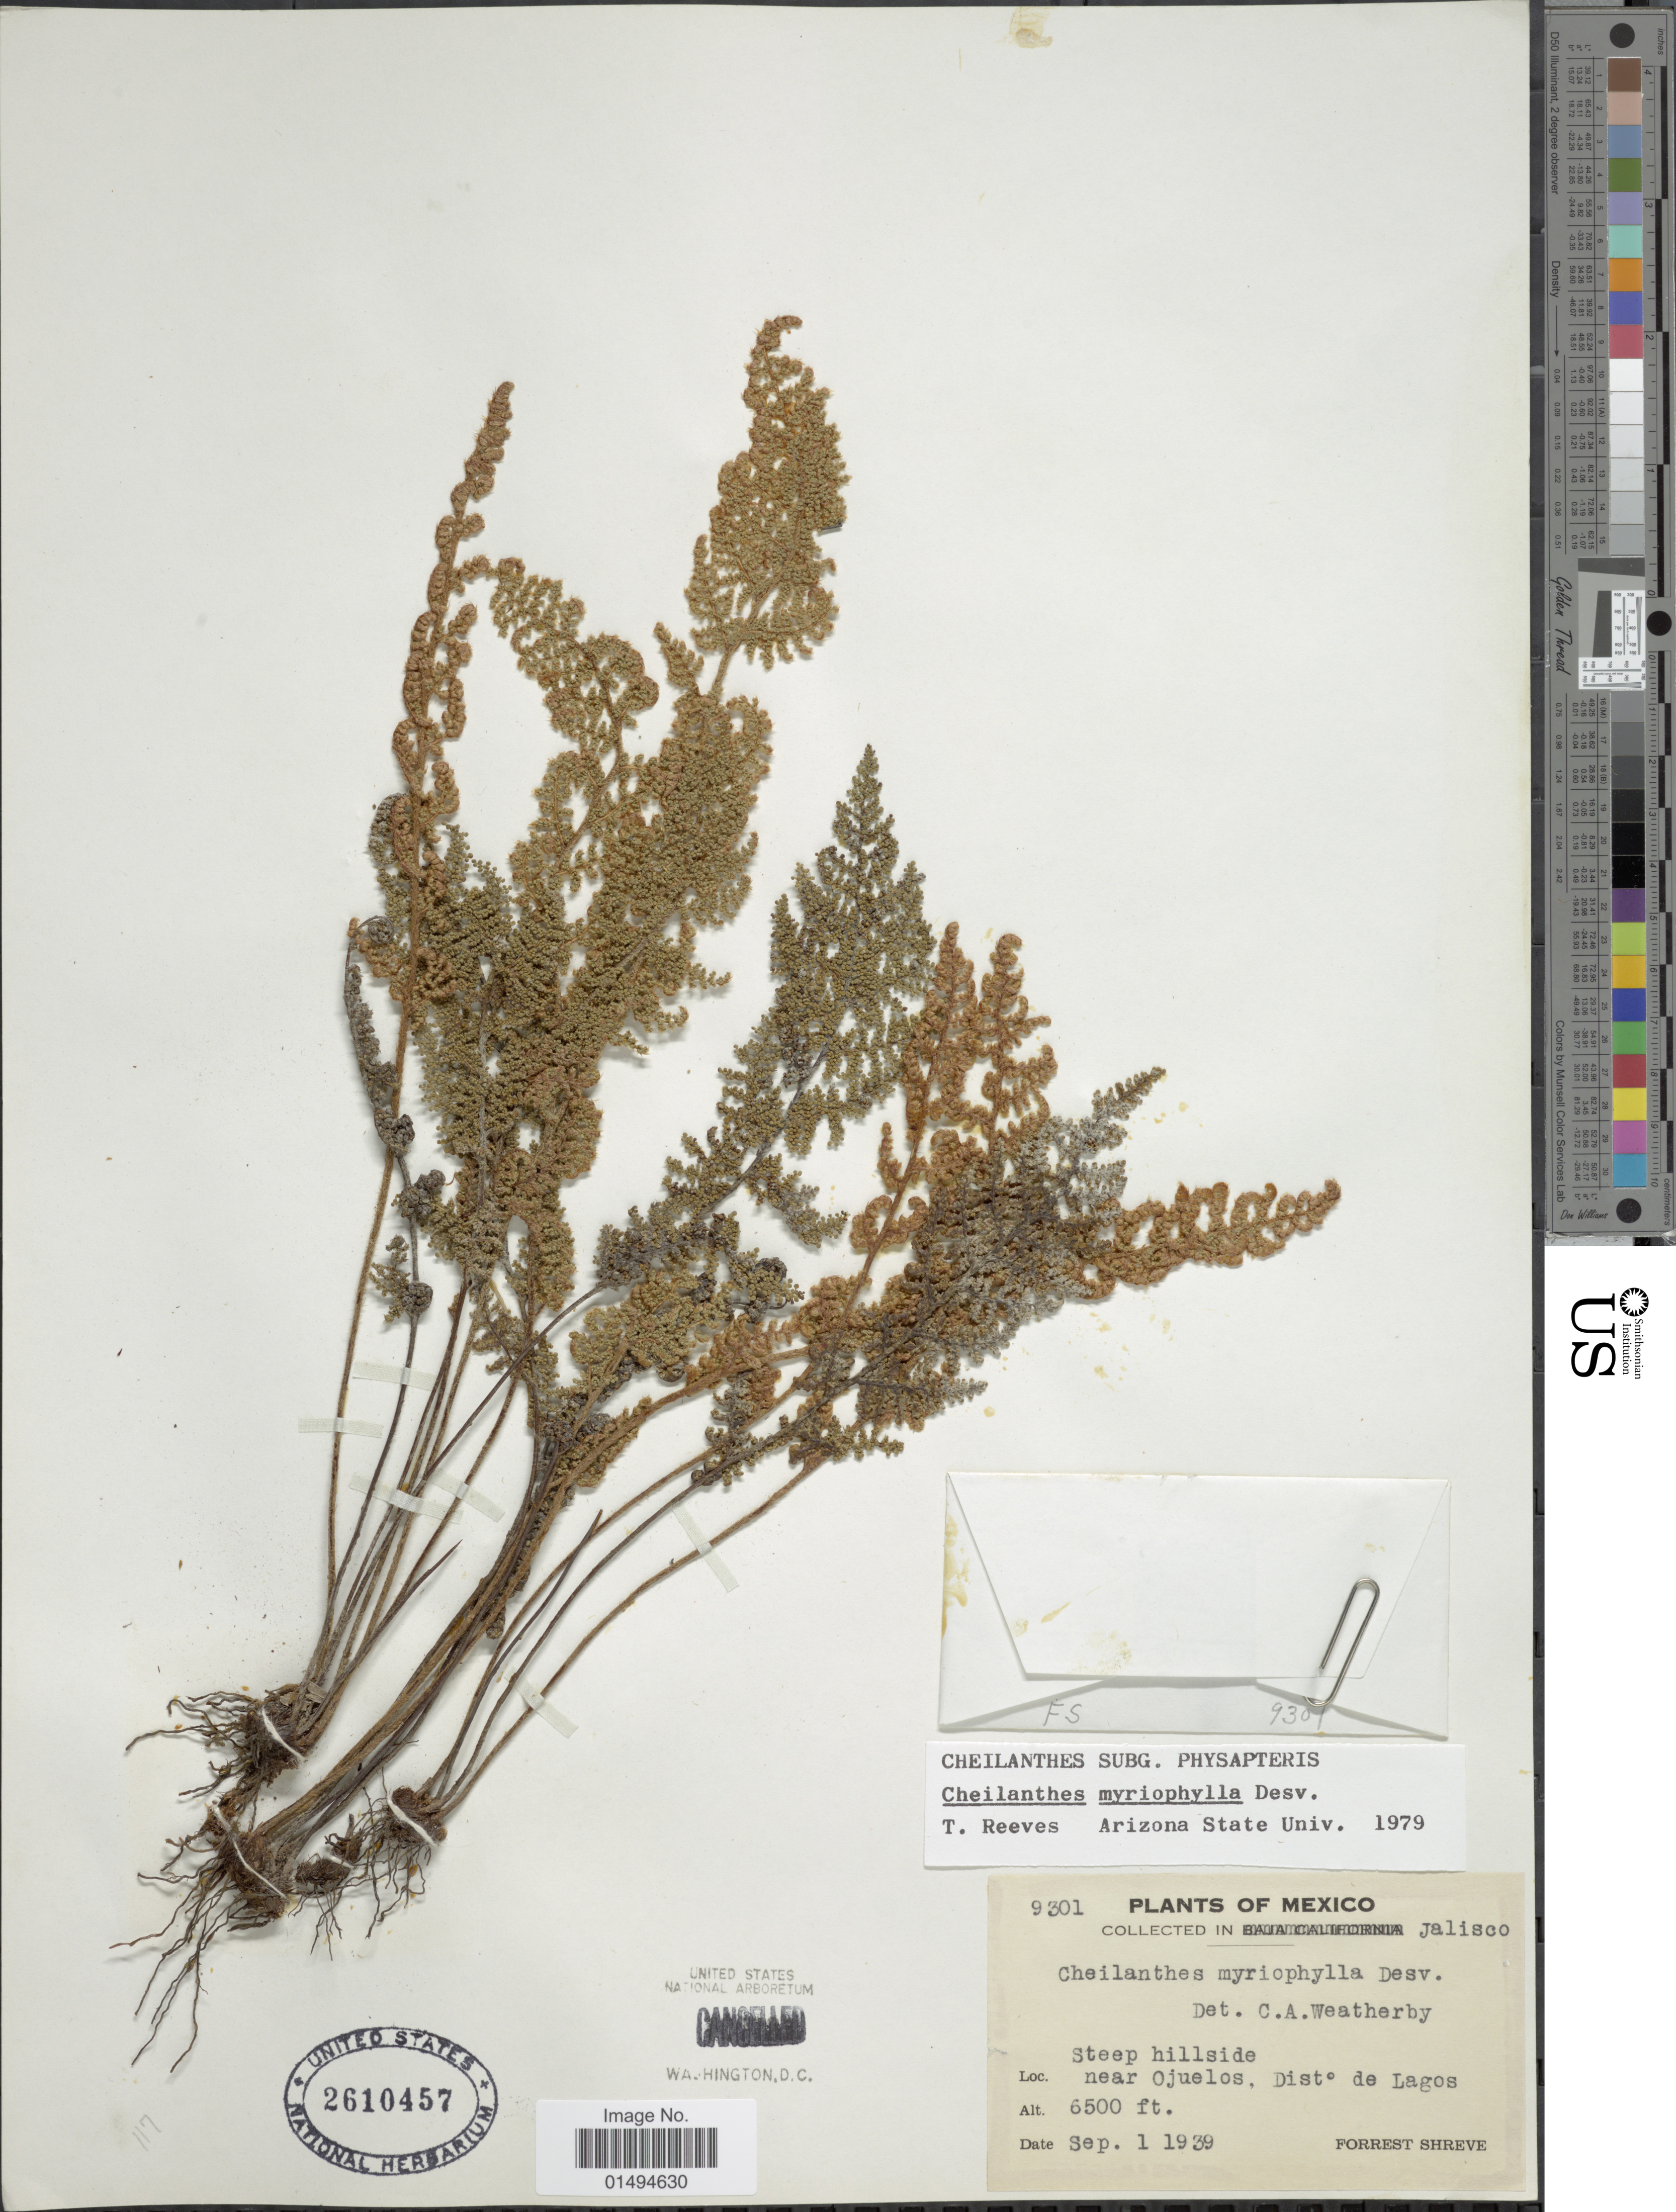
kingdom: Plantae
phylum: Tracheophyta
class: Polypodiopsida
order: Polypodiales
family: Pteridaceae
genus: Myriopteris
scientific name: Myriopteris myriophylla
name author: (Desv.) J. Sm.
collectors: F. Shreve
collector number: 9301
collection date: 1939-09-01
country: Mexico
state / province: Jalisco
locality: Near Ojuelos, Disto de Lagos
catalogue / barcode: US 2610457